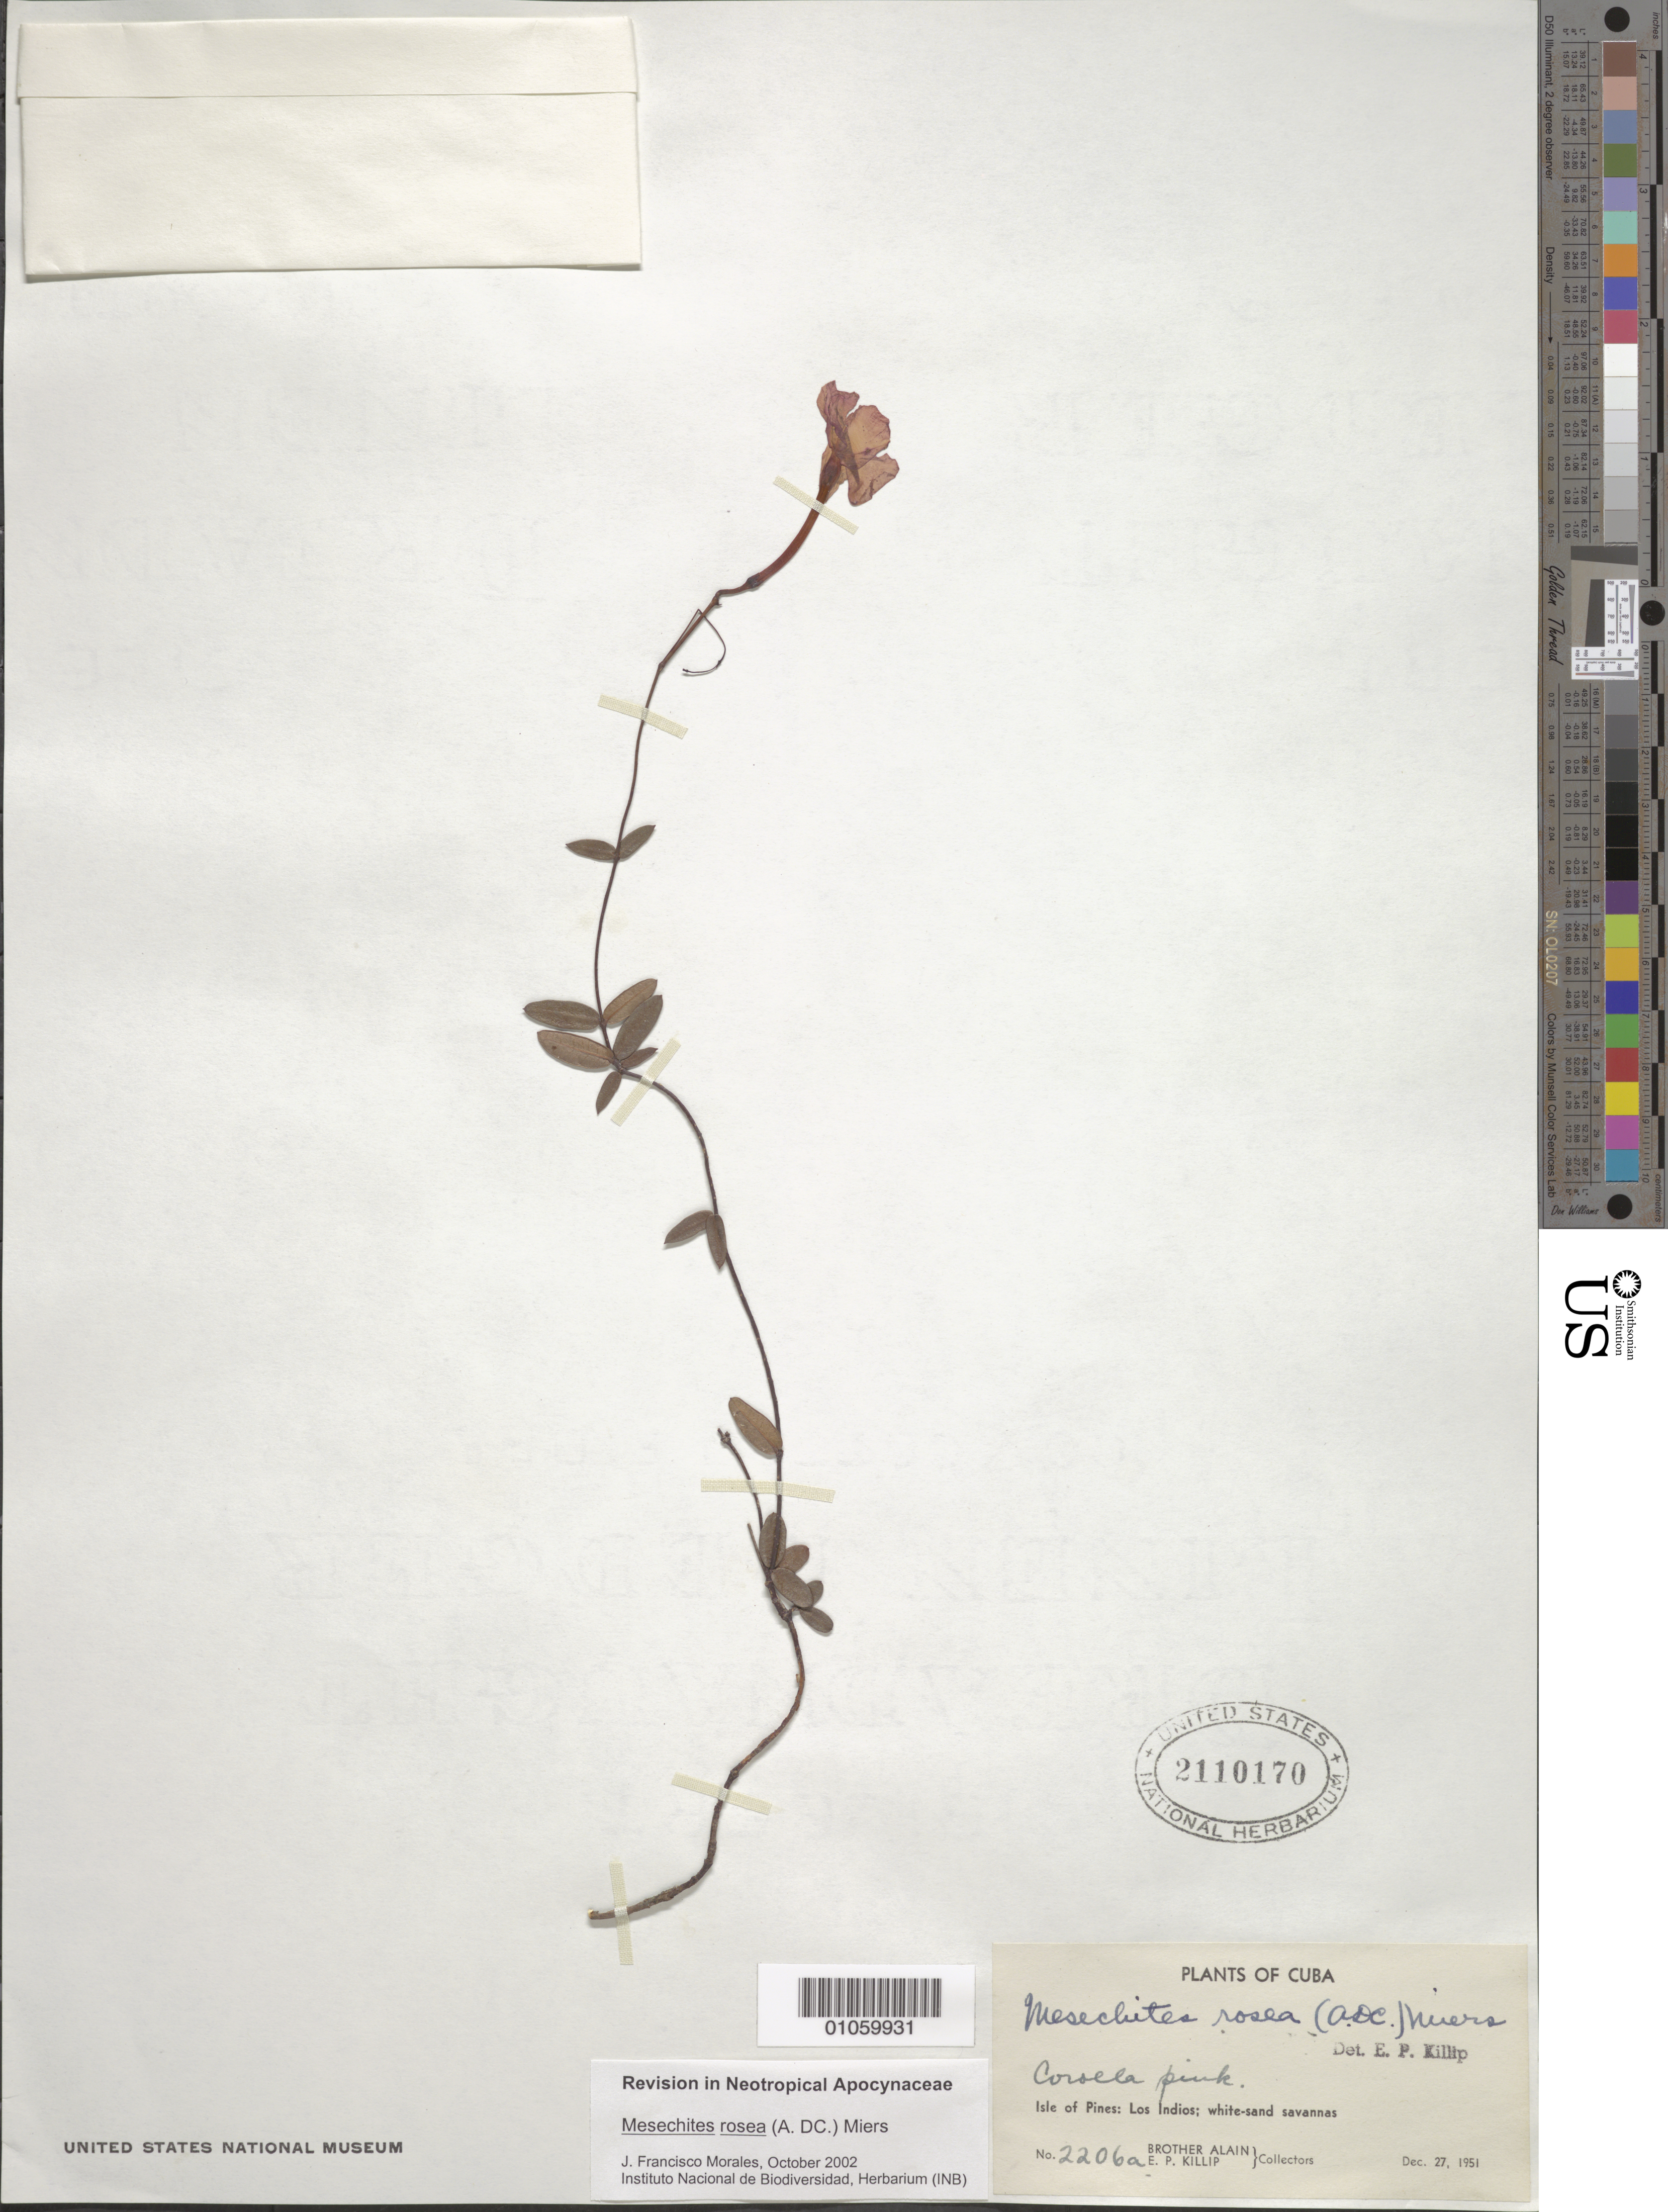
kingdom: Plantae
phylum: Tracheophyta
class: Magnoliopsida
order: Gentianales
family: Apocynaceae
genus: Mesechites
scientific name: Mesechites roseus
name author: (A. DC.) Miers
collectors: A. H. Liogier & E. P. Killip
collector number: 2206a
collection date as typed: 27 Dec 1951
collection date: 1951-12-27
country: Cuba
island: Isla de la Juventud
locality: Los Indios; white-sand savannas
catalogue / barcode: US 2110170